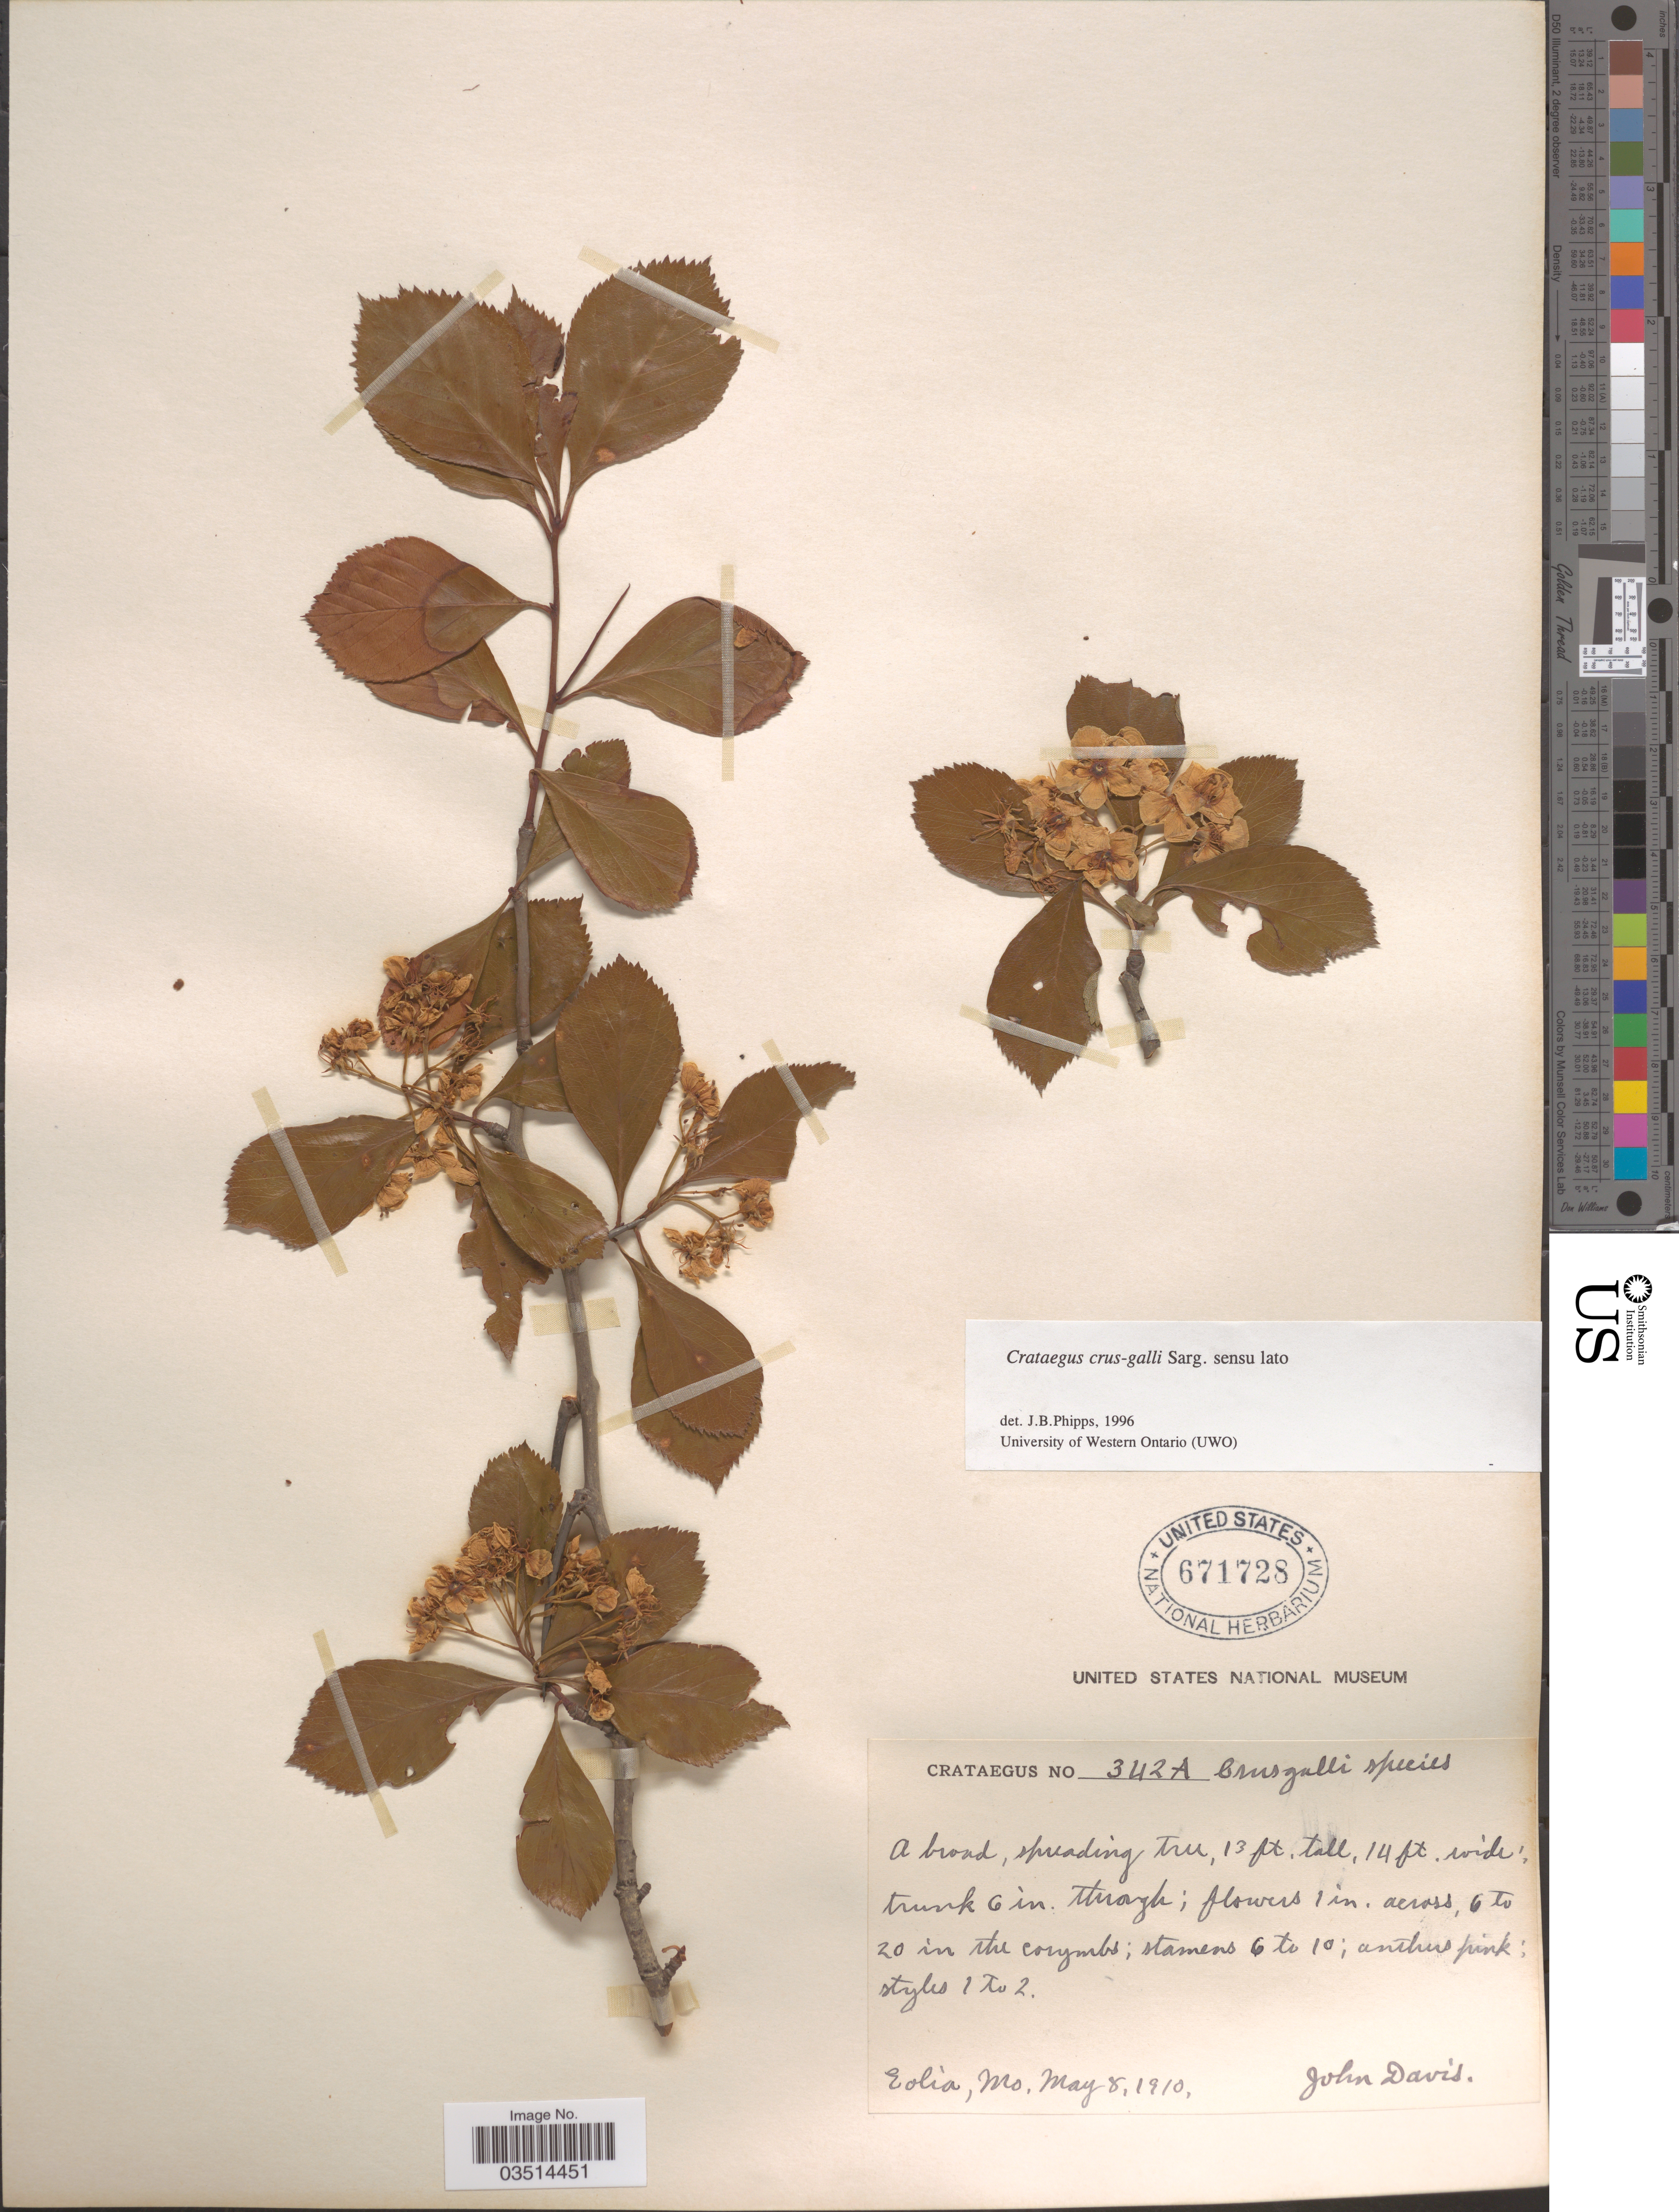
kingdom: Plantae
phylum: Tracheophyta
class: Magnoliopsida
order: Rosales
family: Rosaceae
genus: Crataegus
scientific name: Crataegus crus-galli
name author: L.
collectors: J. Davis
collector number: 342A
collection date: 1910-05-08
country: United States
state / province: Missouri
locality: Eolia.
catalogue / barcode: US 671728